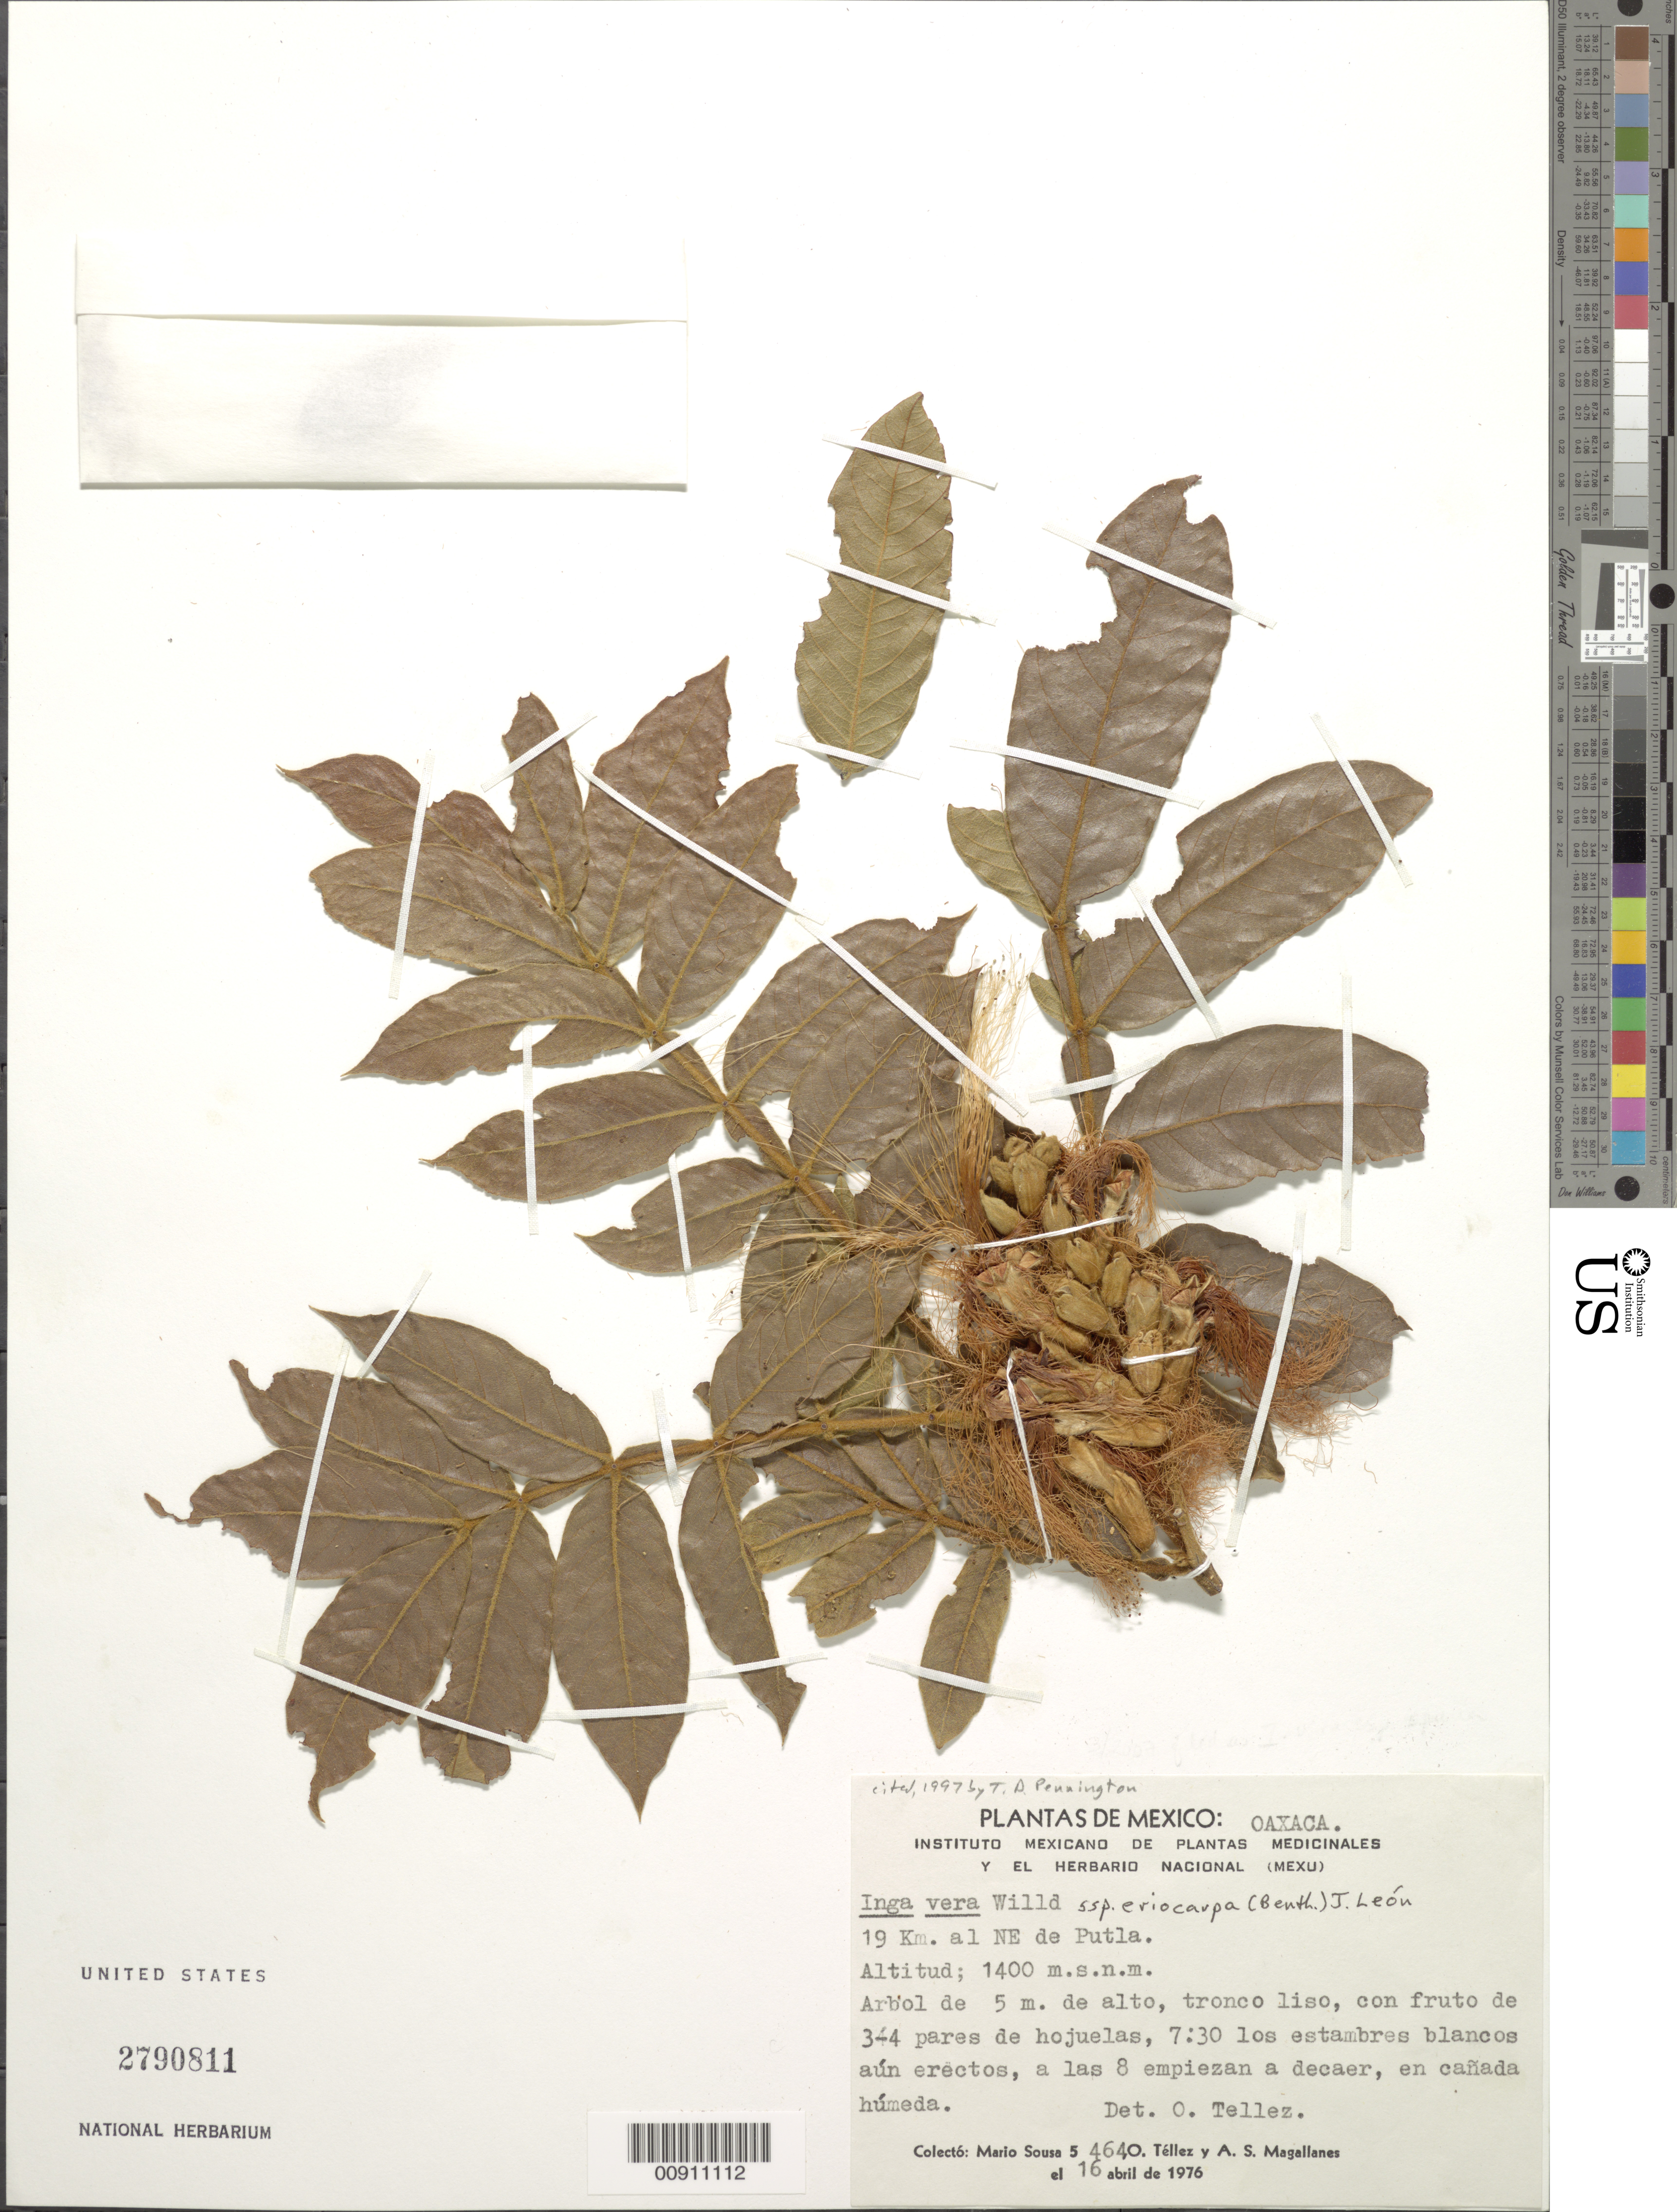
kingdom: Plantae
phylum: Tracheophyta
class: Magnoliopsida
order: Fabales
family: Fabaceae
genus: Inga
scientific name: Inga vera subsp. eriocarpa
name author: (Benth.) J. León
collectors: M. Sousa S., O. Téllez V. & A. Magallanes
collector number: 5464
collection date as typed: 16 Apr 1976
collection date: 1976-04-16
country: Mexico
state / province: Oaxaca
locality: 19 km. al NE de Putla.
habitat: En cañada húmeda.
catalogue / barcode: US 2790811